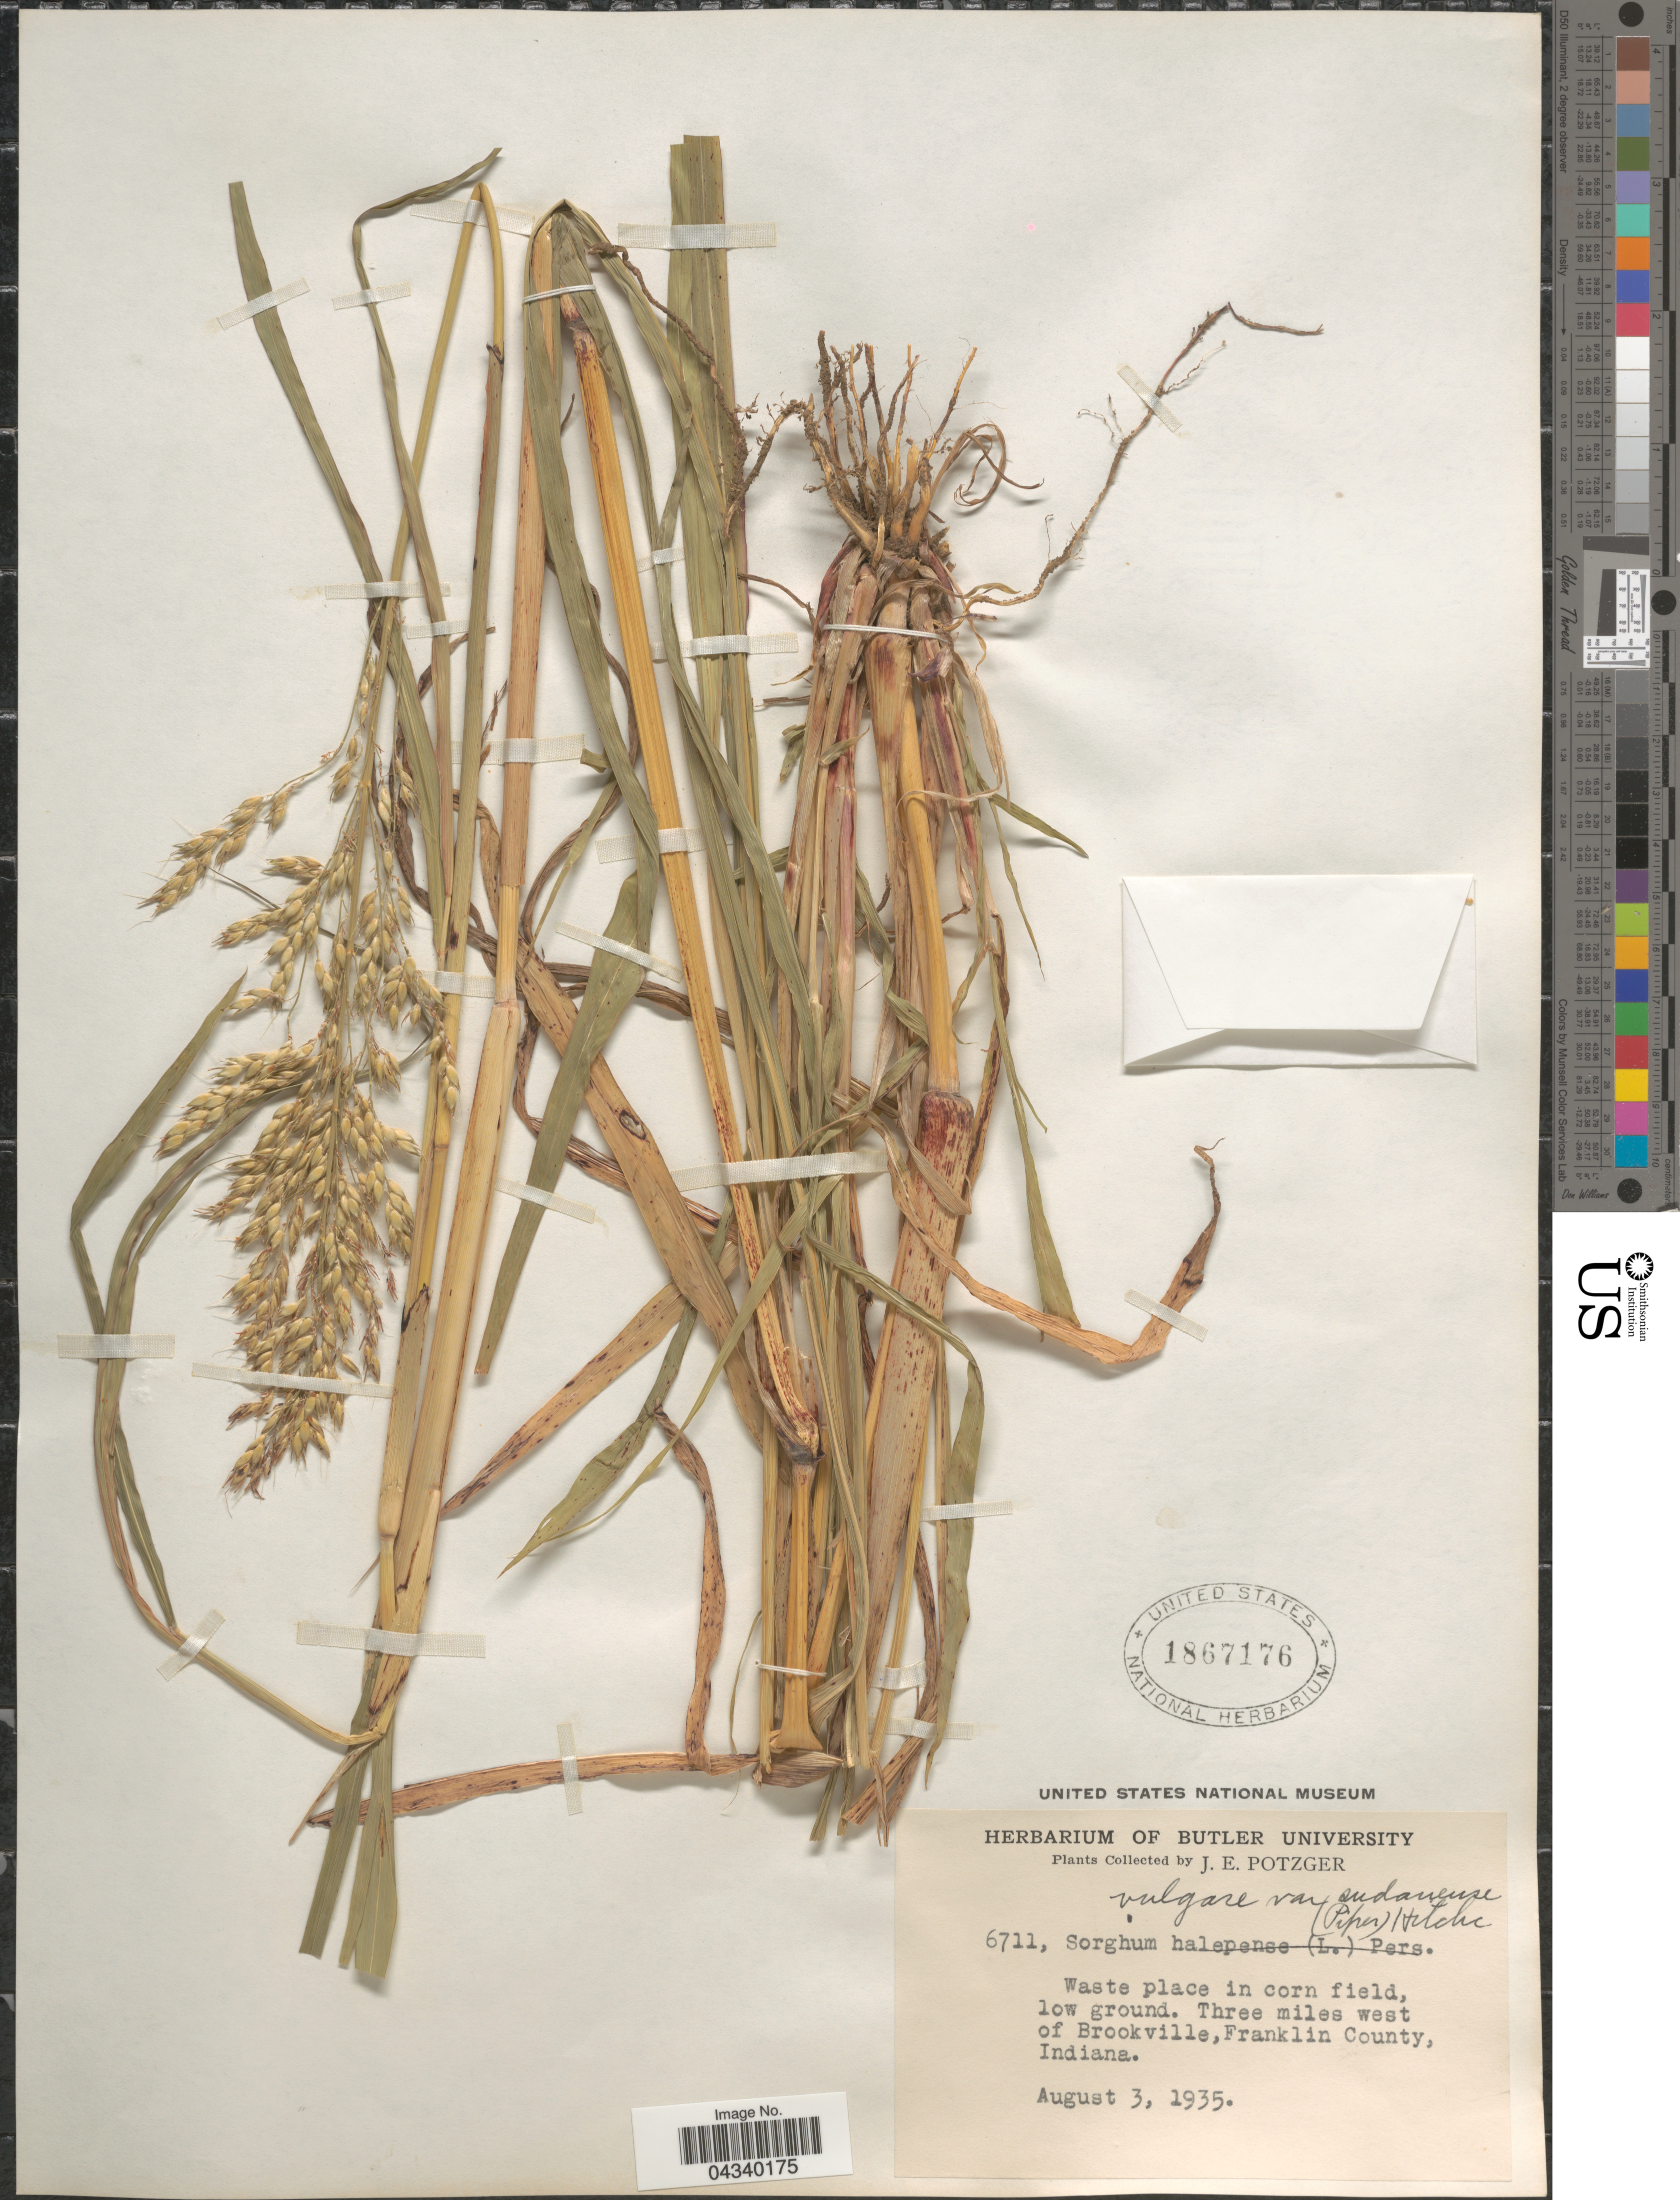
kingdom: Plantae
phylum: Tracheophyta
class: Liliopsida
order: Poales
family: Poaceae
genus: Sorghum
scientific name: Sorghum drummondii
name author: (Steud.) Nees ex Millsp. & Chase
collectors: J. Potzger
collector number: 6711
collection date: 1935-08-03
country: United States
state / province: Indiana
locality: Waste place in corn field, low ground. Three miles west of Brookville, Franklin County.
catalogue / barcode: US 1867176